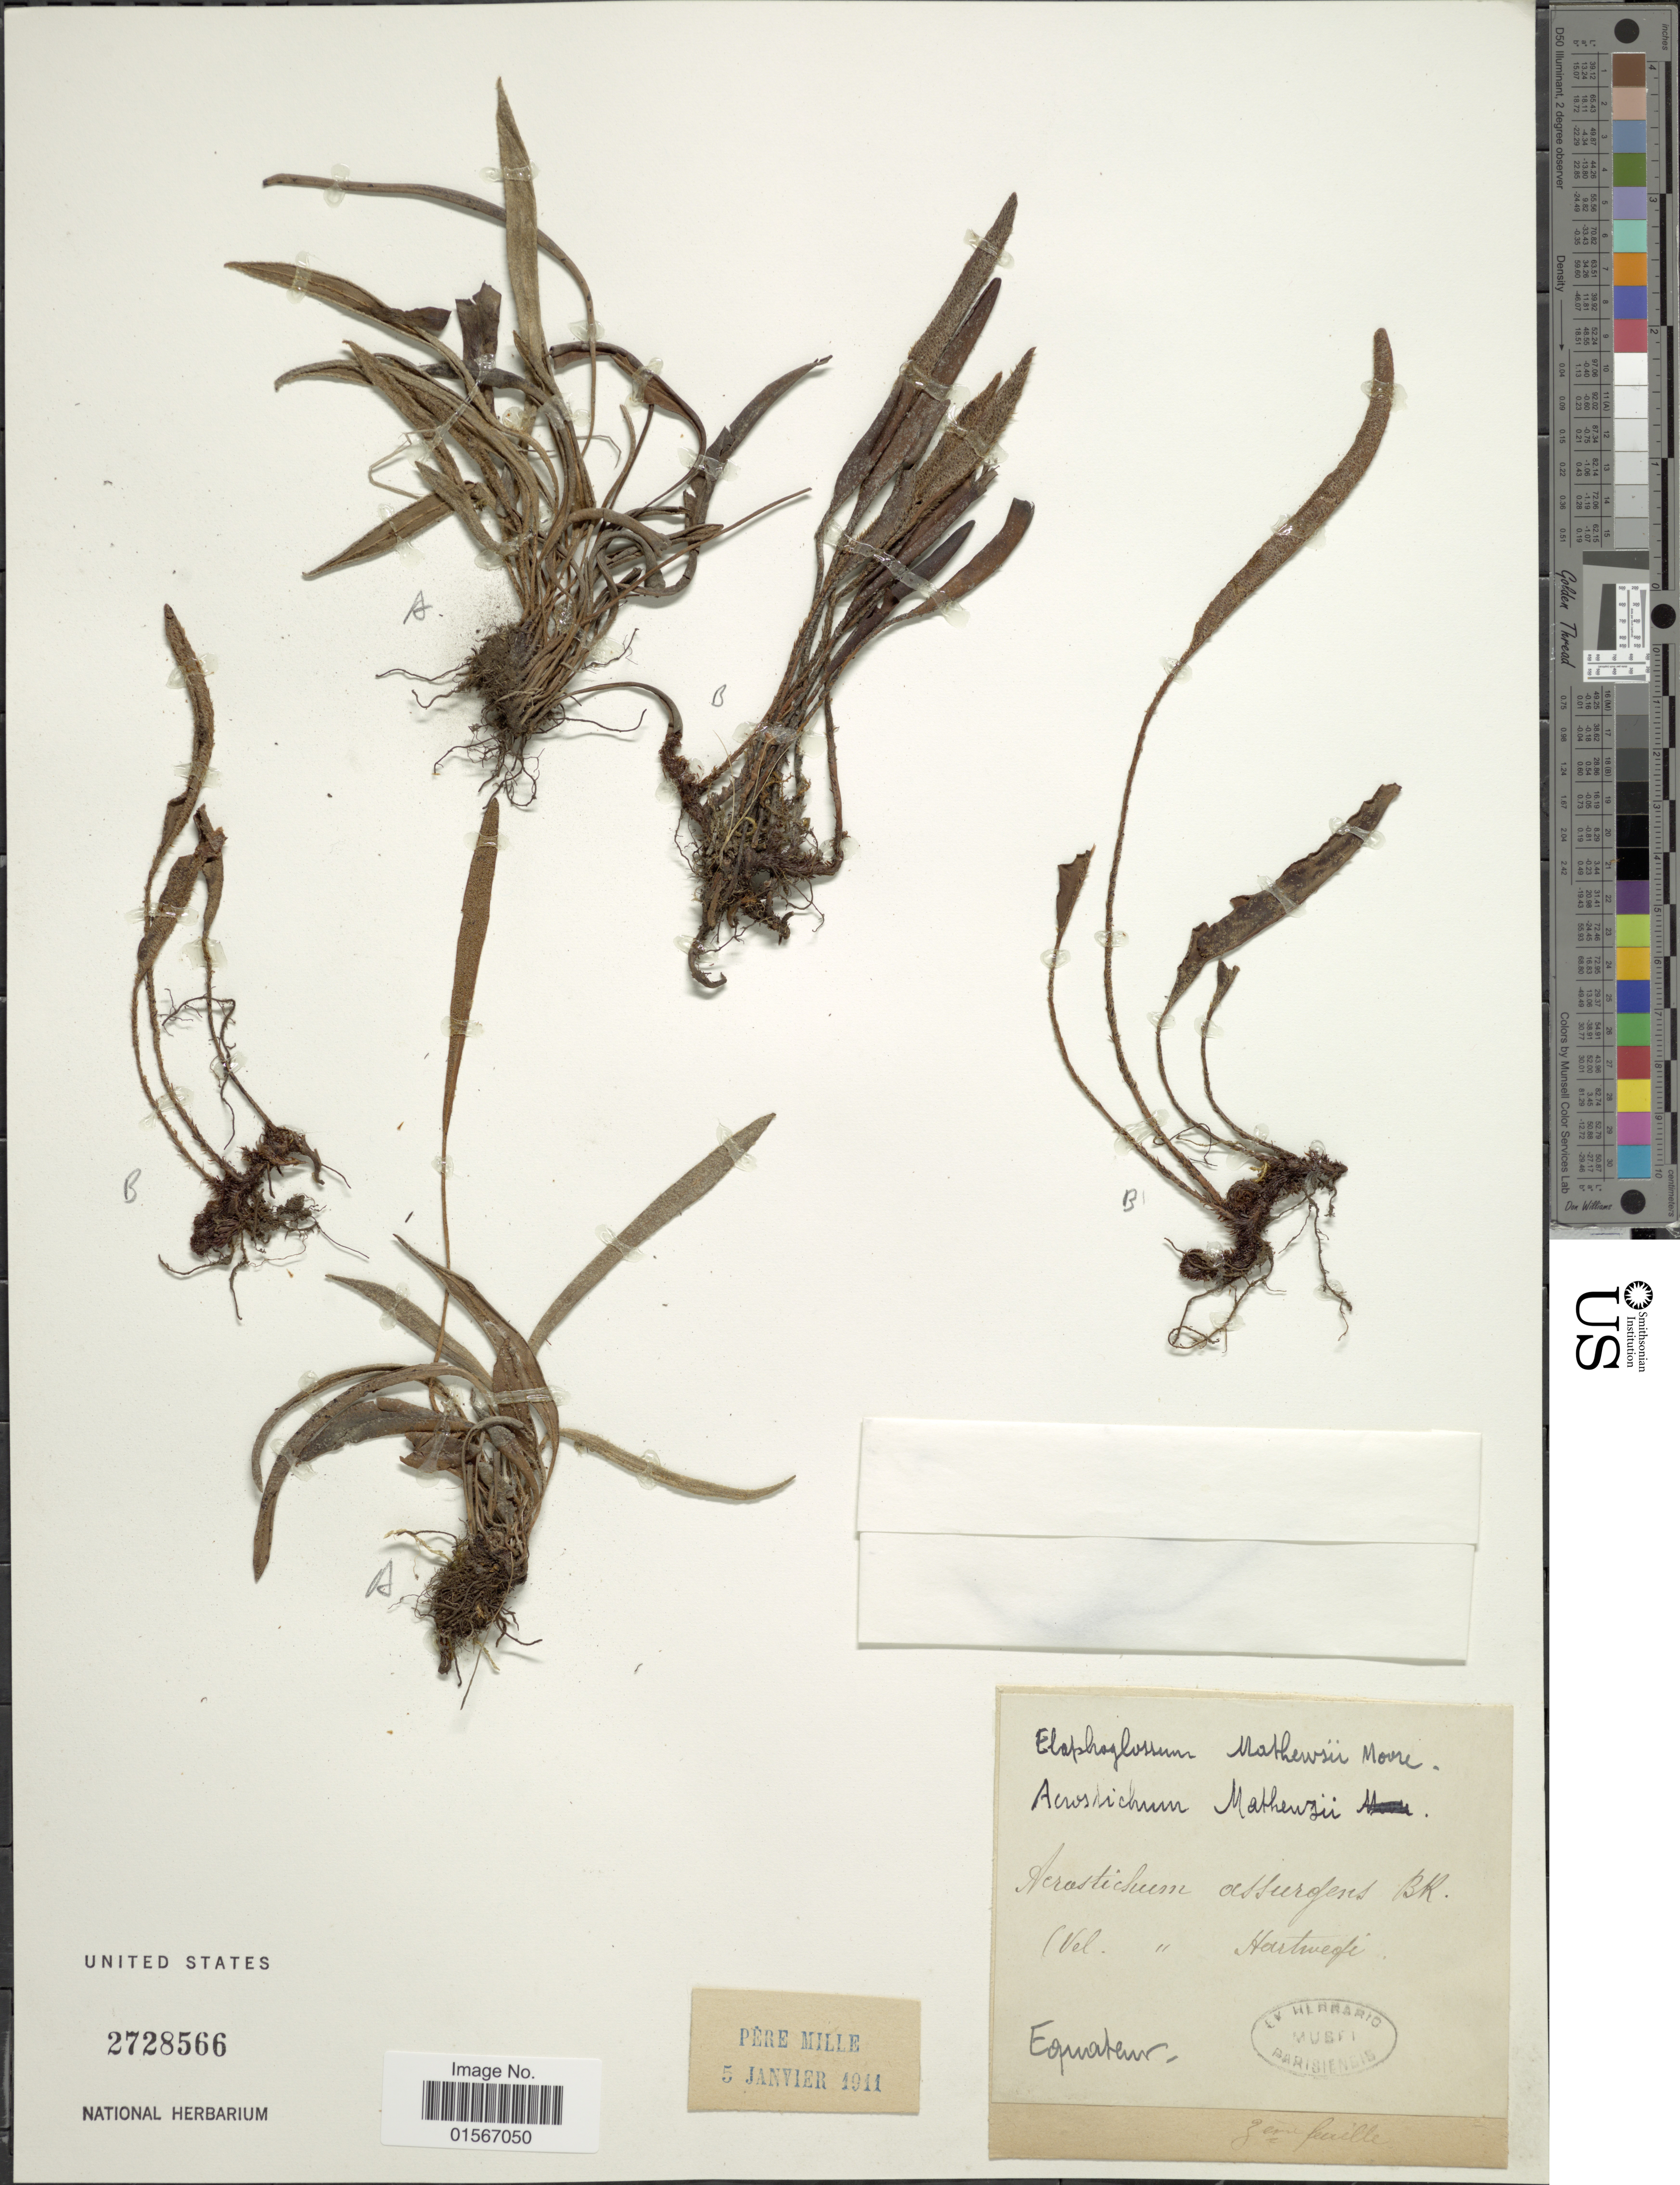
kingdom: Plantae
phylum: Tracheophyta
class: Polypodiopsida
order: Polypodiales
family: Dryopteridaceae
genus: Elaphoglossum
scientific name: Elaphoglossum mathewsii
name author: (Fée) T. Moore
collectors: Hartweg, --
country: Ecuador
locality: Equateur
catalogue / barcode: US 2728566